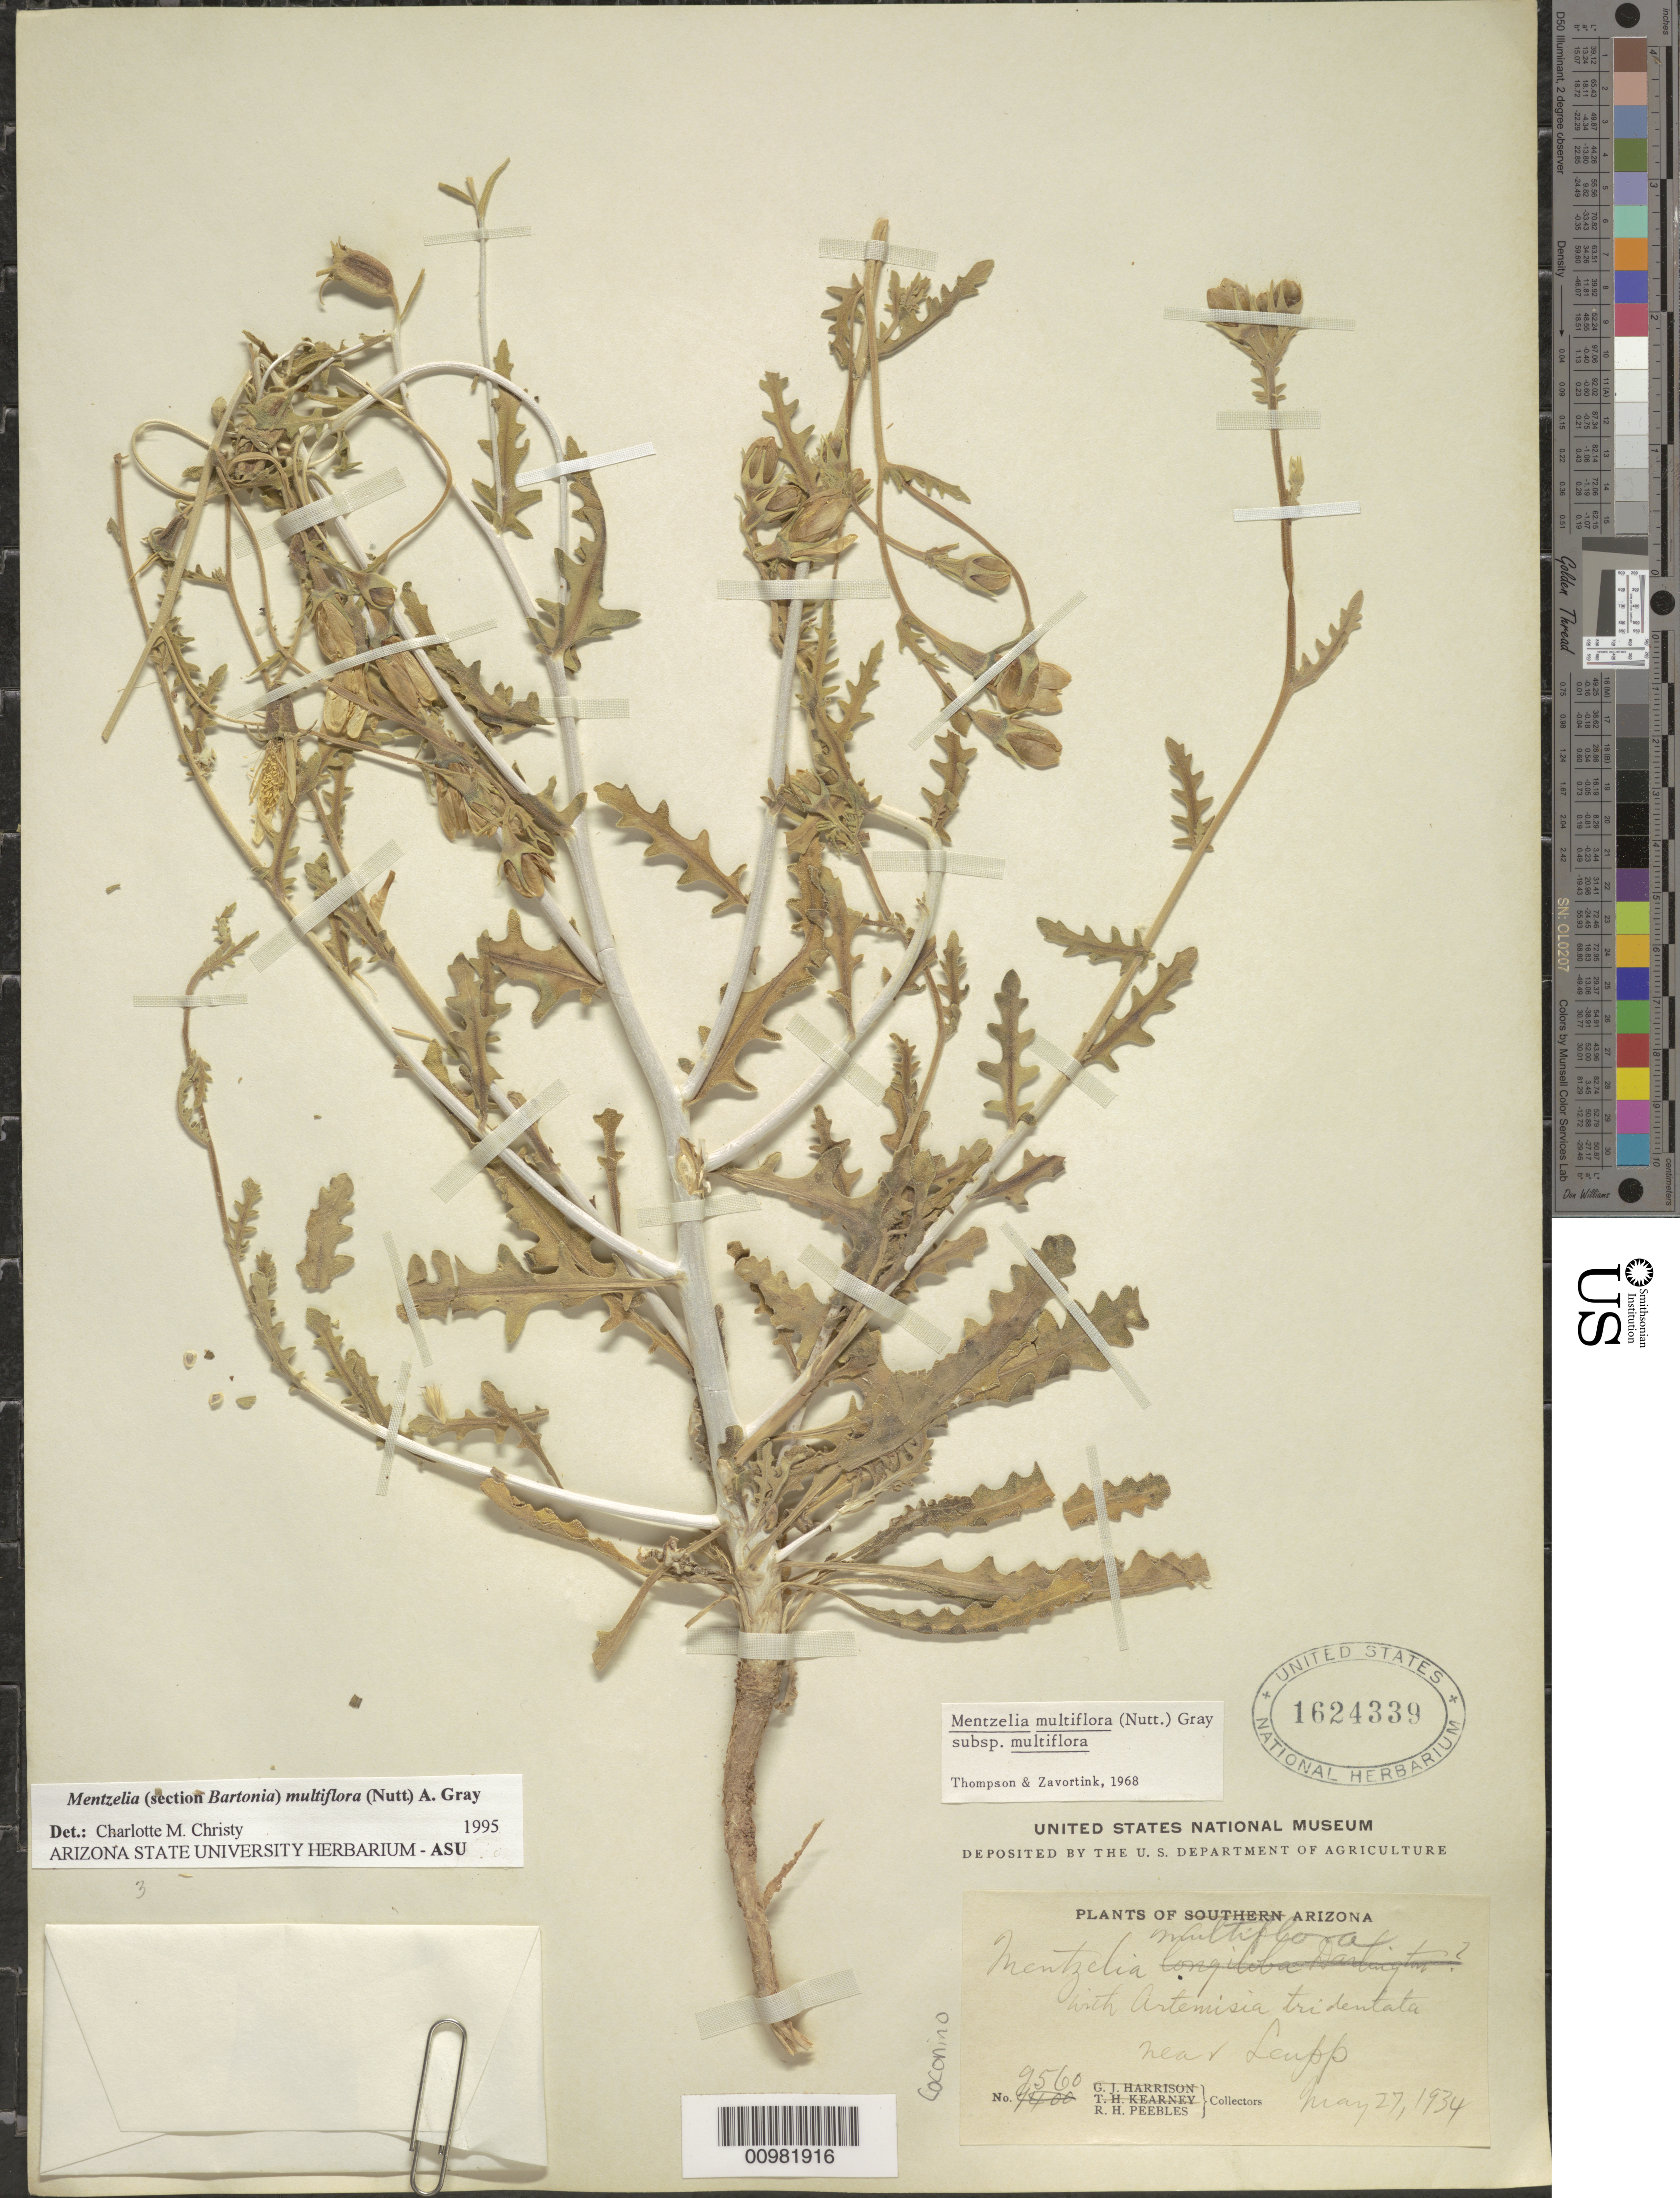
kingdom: Plantae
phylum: Tracheophyta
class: Magnoliopsida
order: Cornales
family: Loasaceae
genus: Mentzelia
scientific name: Mentzelia multiflora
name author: (Nutt.) A. Gray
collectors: R. H. Peebles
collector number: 9560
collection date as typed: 27 May 1934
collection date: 1934-05-27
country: United States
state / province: Arizona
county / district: Coconino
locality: Near Leupp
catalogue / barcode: US 1624339